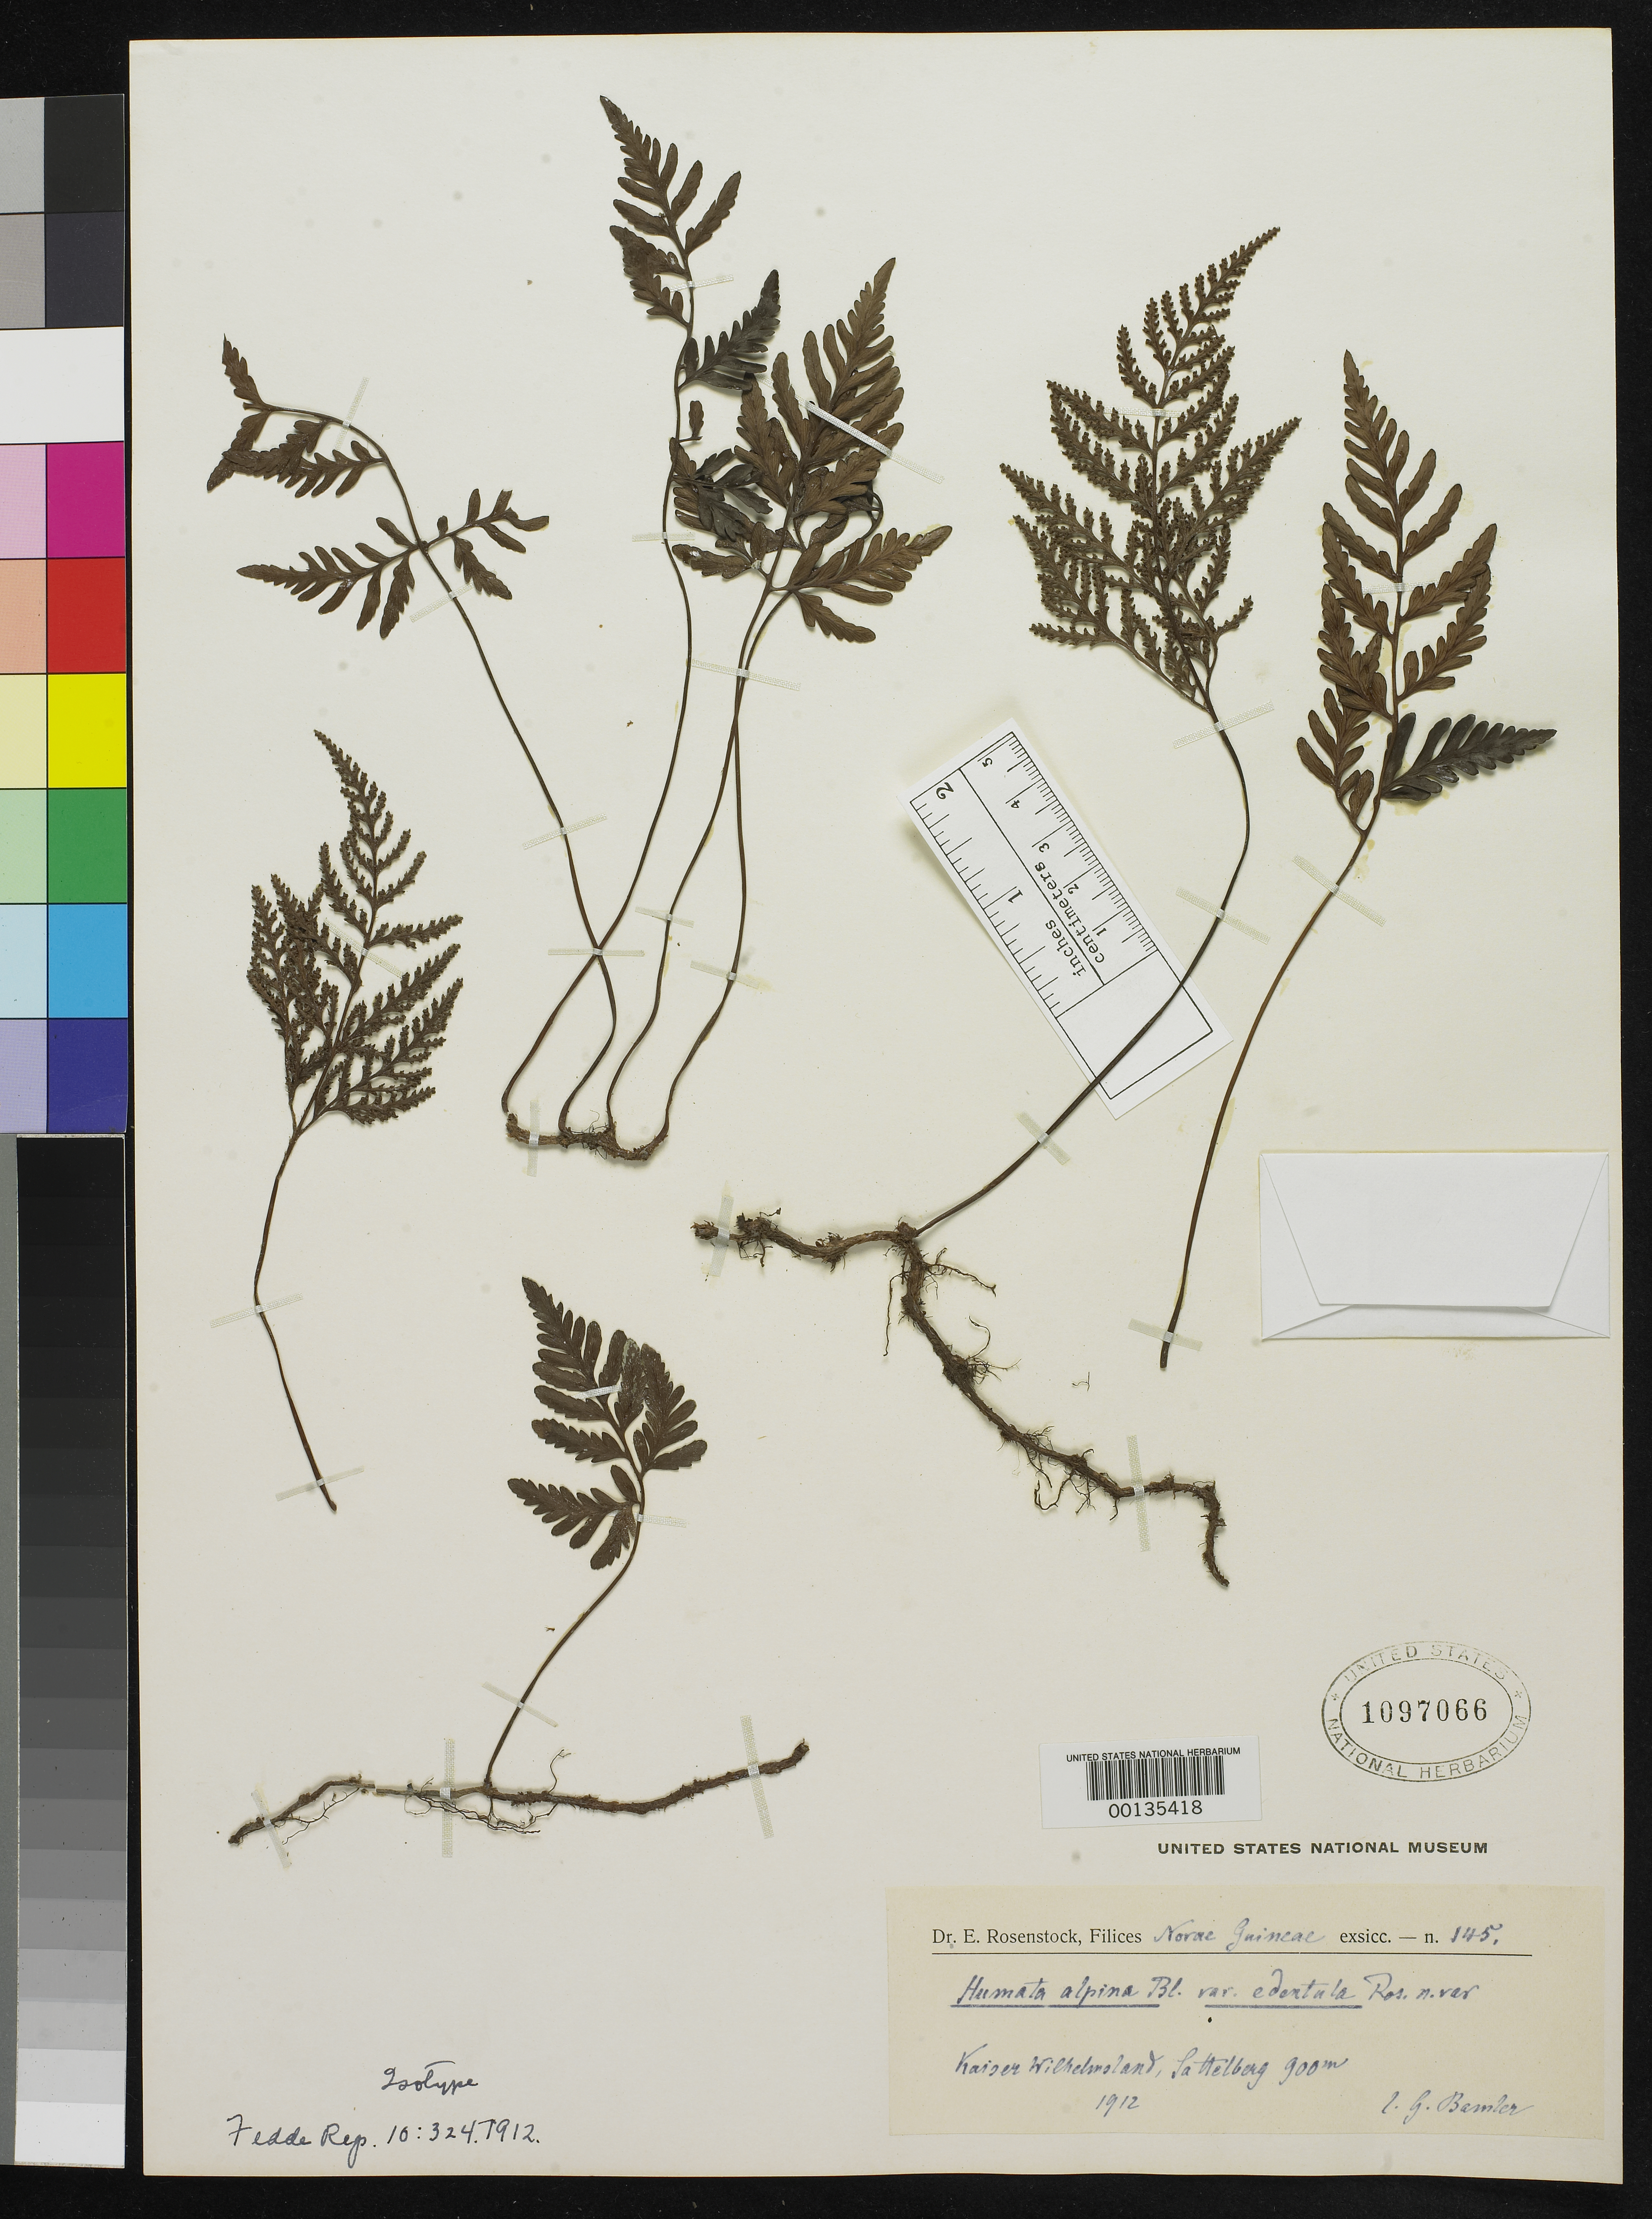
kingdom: Plantae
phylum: Tracheophyta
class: Polypodiopsida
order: Polypodiales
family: Davalliaceae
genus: Humata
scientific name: Humata alpina var. edentula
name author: Rosenst.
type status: Isosyntype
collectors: G. Bamler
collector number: Rosenstock Exs. 145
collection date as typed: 1912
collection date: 1912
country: Papua New Guinea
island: New Guinea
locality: Kaiser Wilhelmsland.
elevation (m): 900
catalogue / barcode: US 1097066